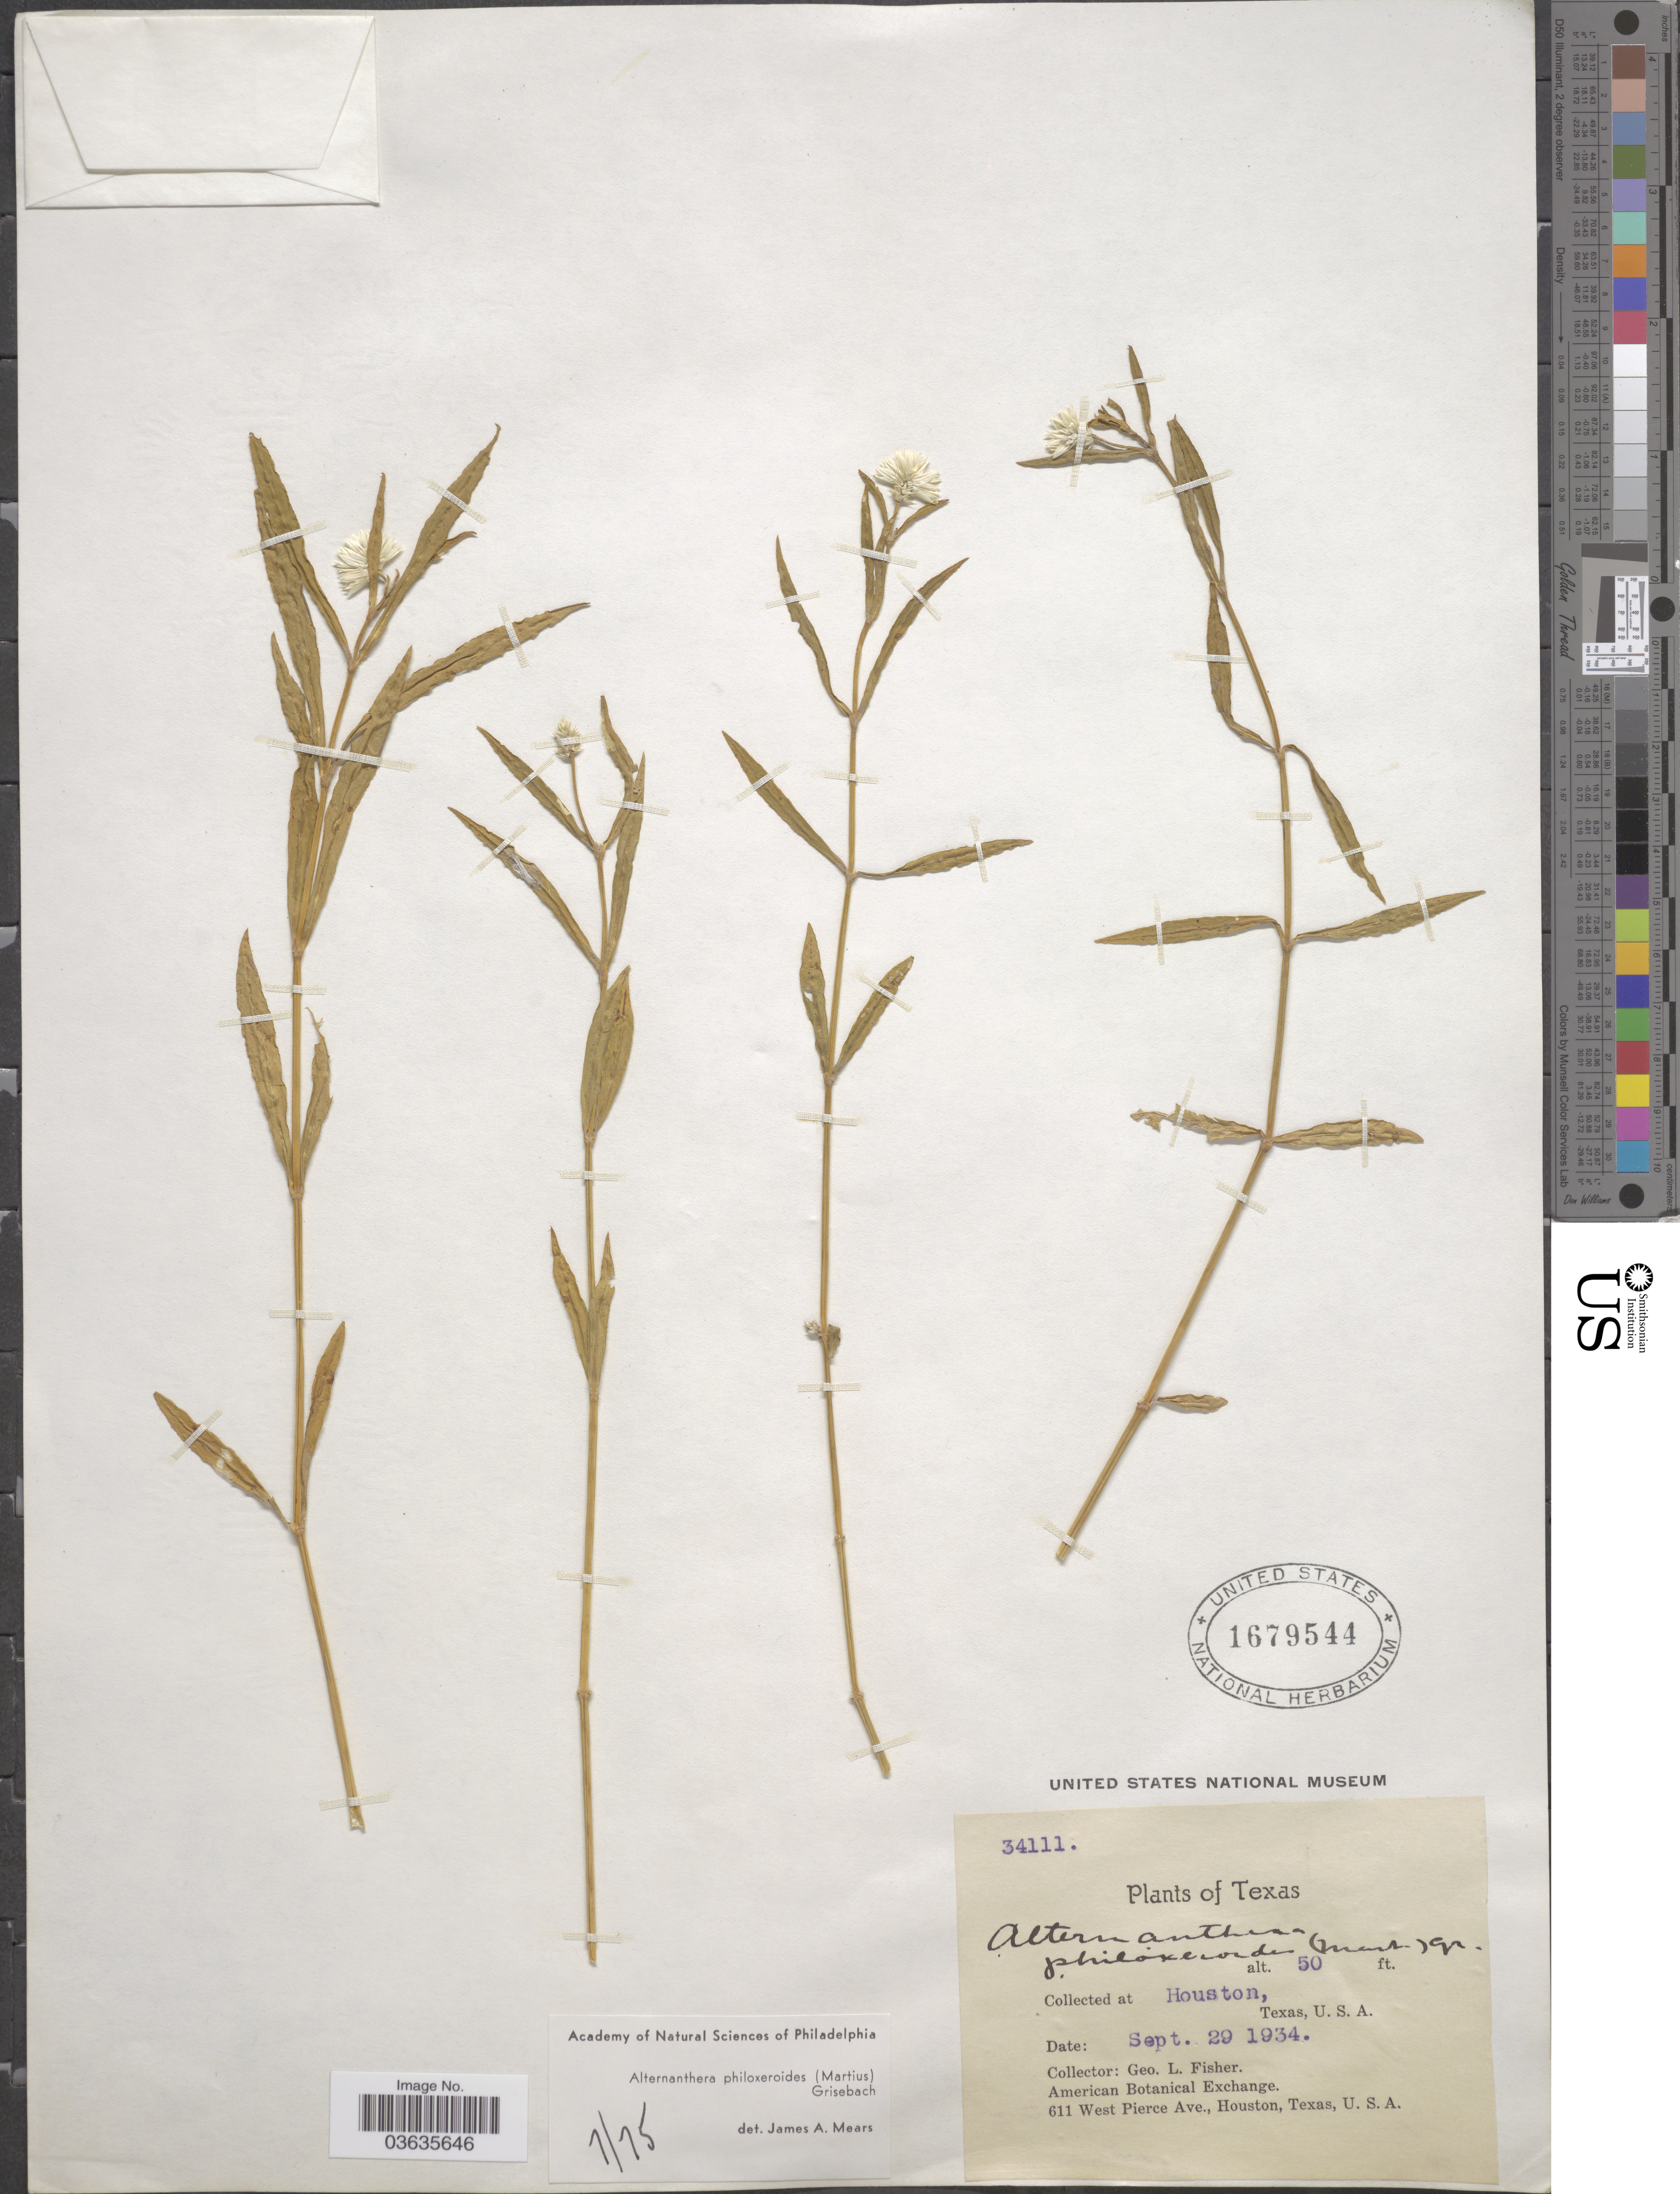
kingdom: Plantae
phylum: Tracheophyta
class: Magnoliopsida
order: Caryophyllales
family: Amaranthaceae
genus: Alternanthera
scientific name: Alternanthera philoxeroides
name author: (Mart.) Griseb.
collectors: G. L. Fisher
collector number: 34111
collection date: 1934-09-29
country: United States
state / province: Texas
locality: At Houston.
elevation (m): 15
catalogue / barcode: US 1679544